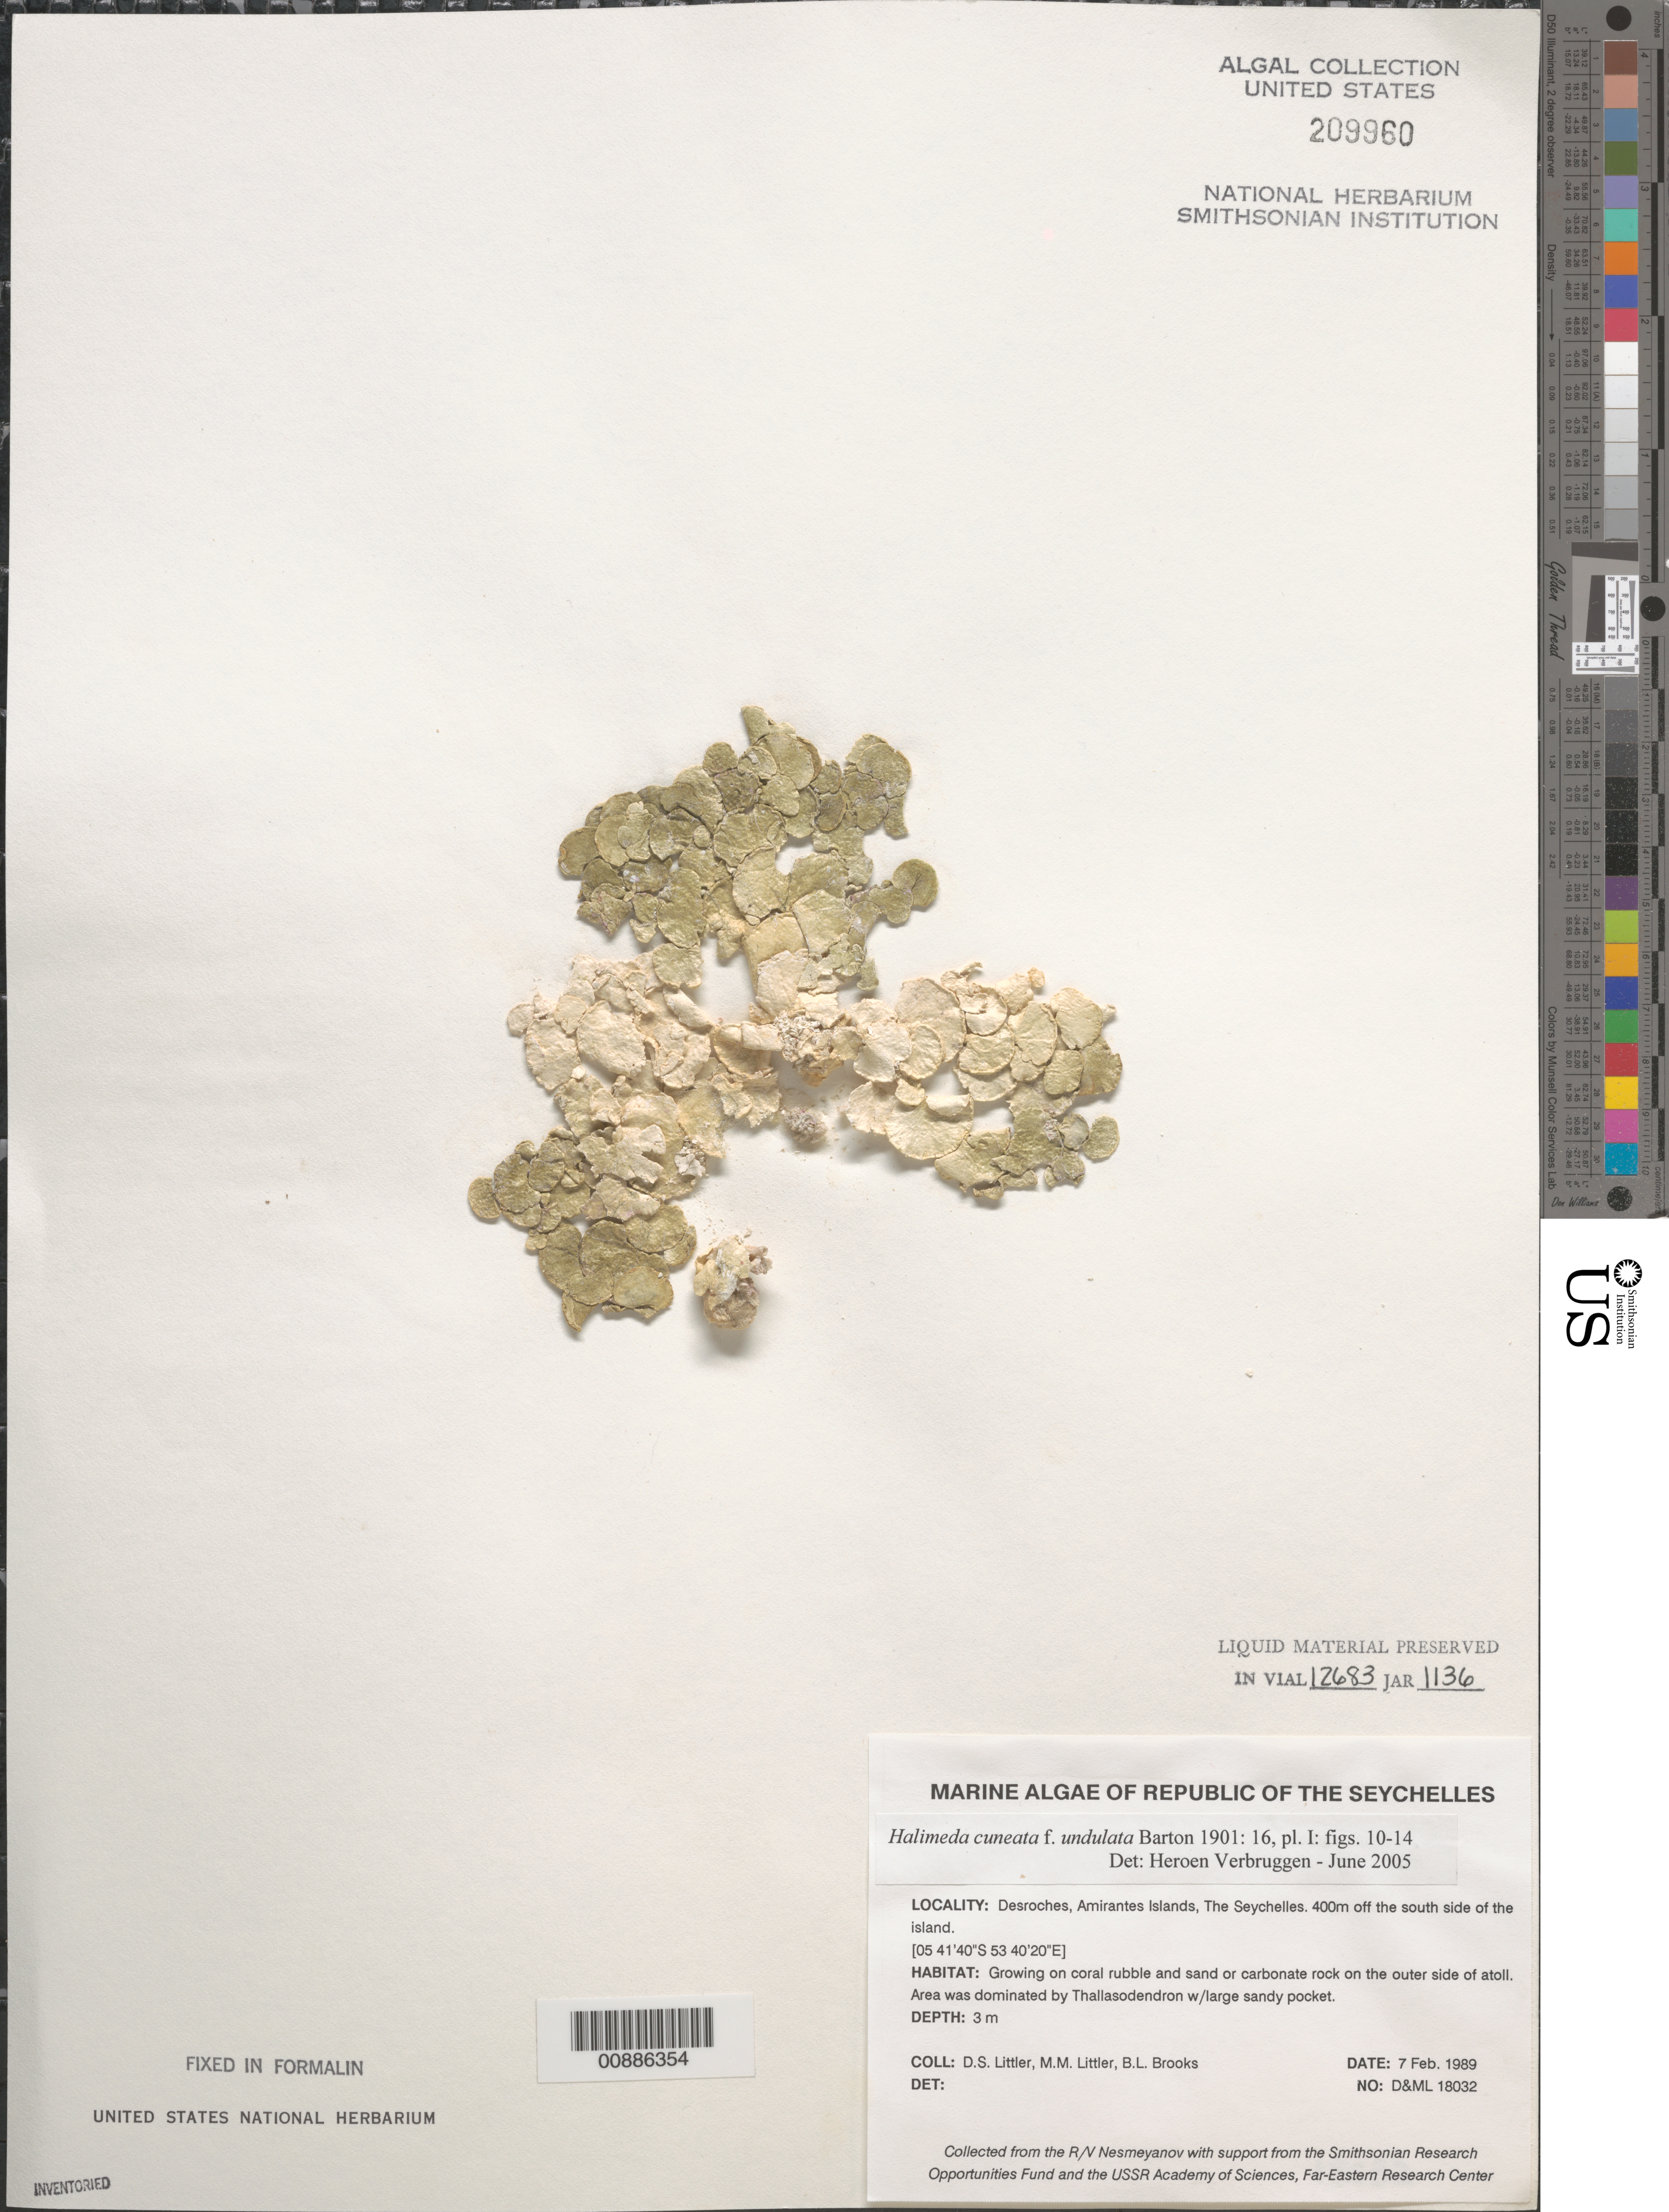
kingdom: Plantae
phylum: Chlorophyta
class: Ulvophyceae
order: Bryopsidales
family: Halimedaceae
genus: Halimeda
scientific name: Halimeda cuneata f. undulata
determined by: Verbruggen, H.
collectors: D. S. Littler, M. M. Littler & B. Brooks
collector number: D&ML 18032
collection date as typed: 07 Feb 1989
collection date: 1989-02-07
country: Seychelles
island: Desroches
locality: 400 meters off south side of island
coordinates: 05 41'40"S, 53 40'20"E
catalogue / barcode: US 209960